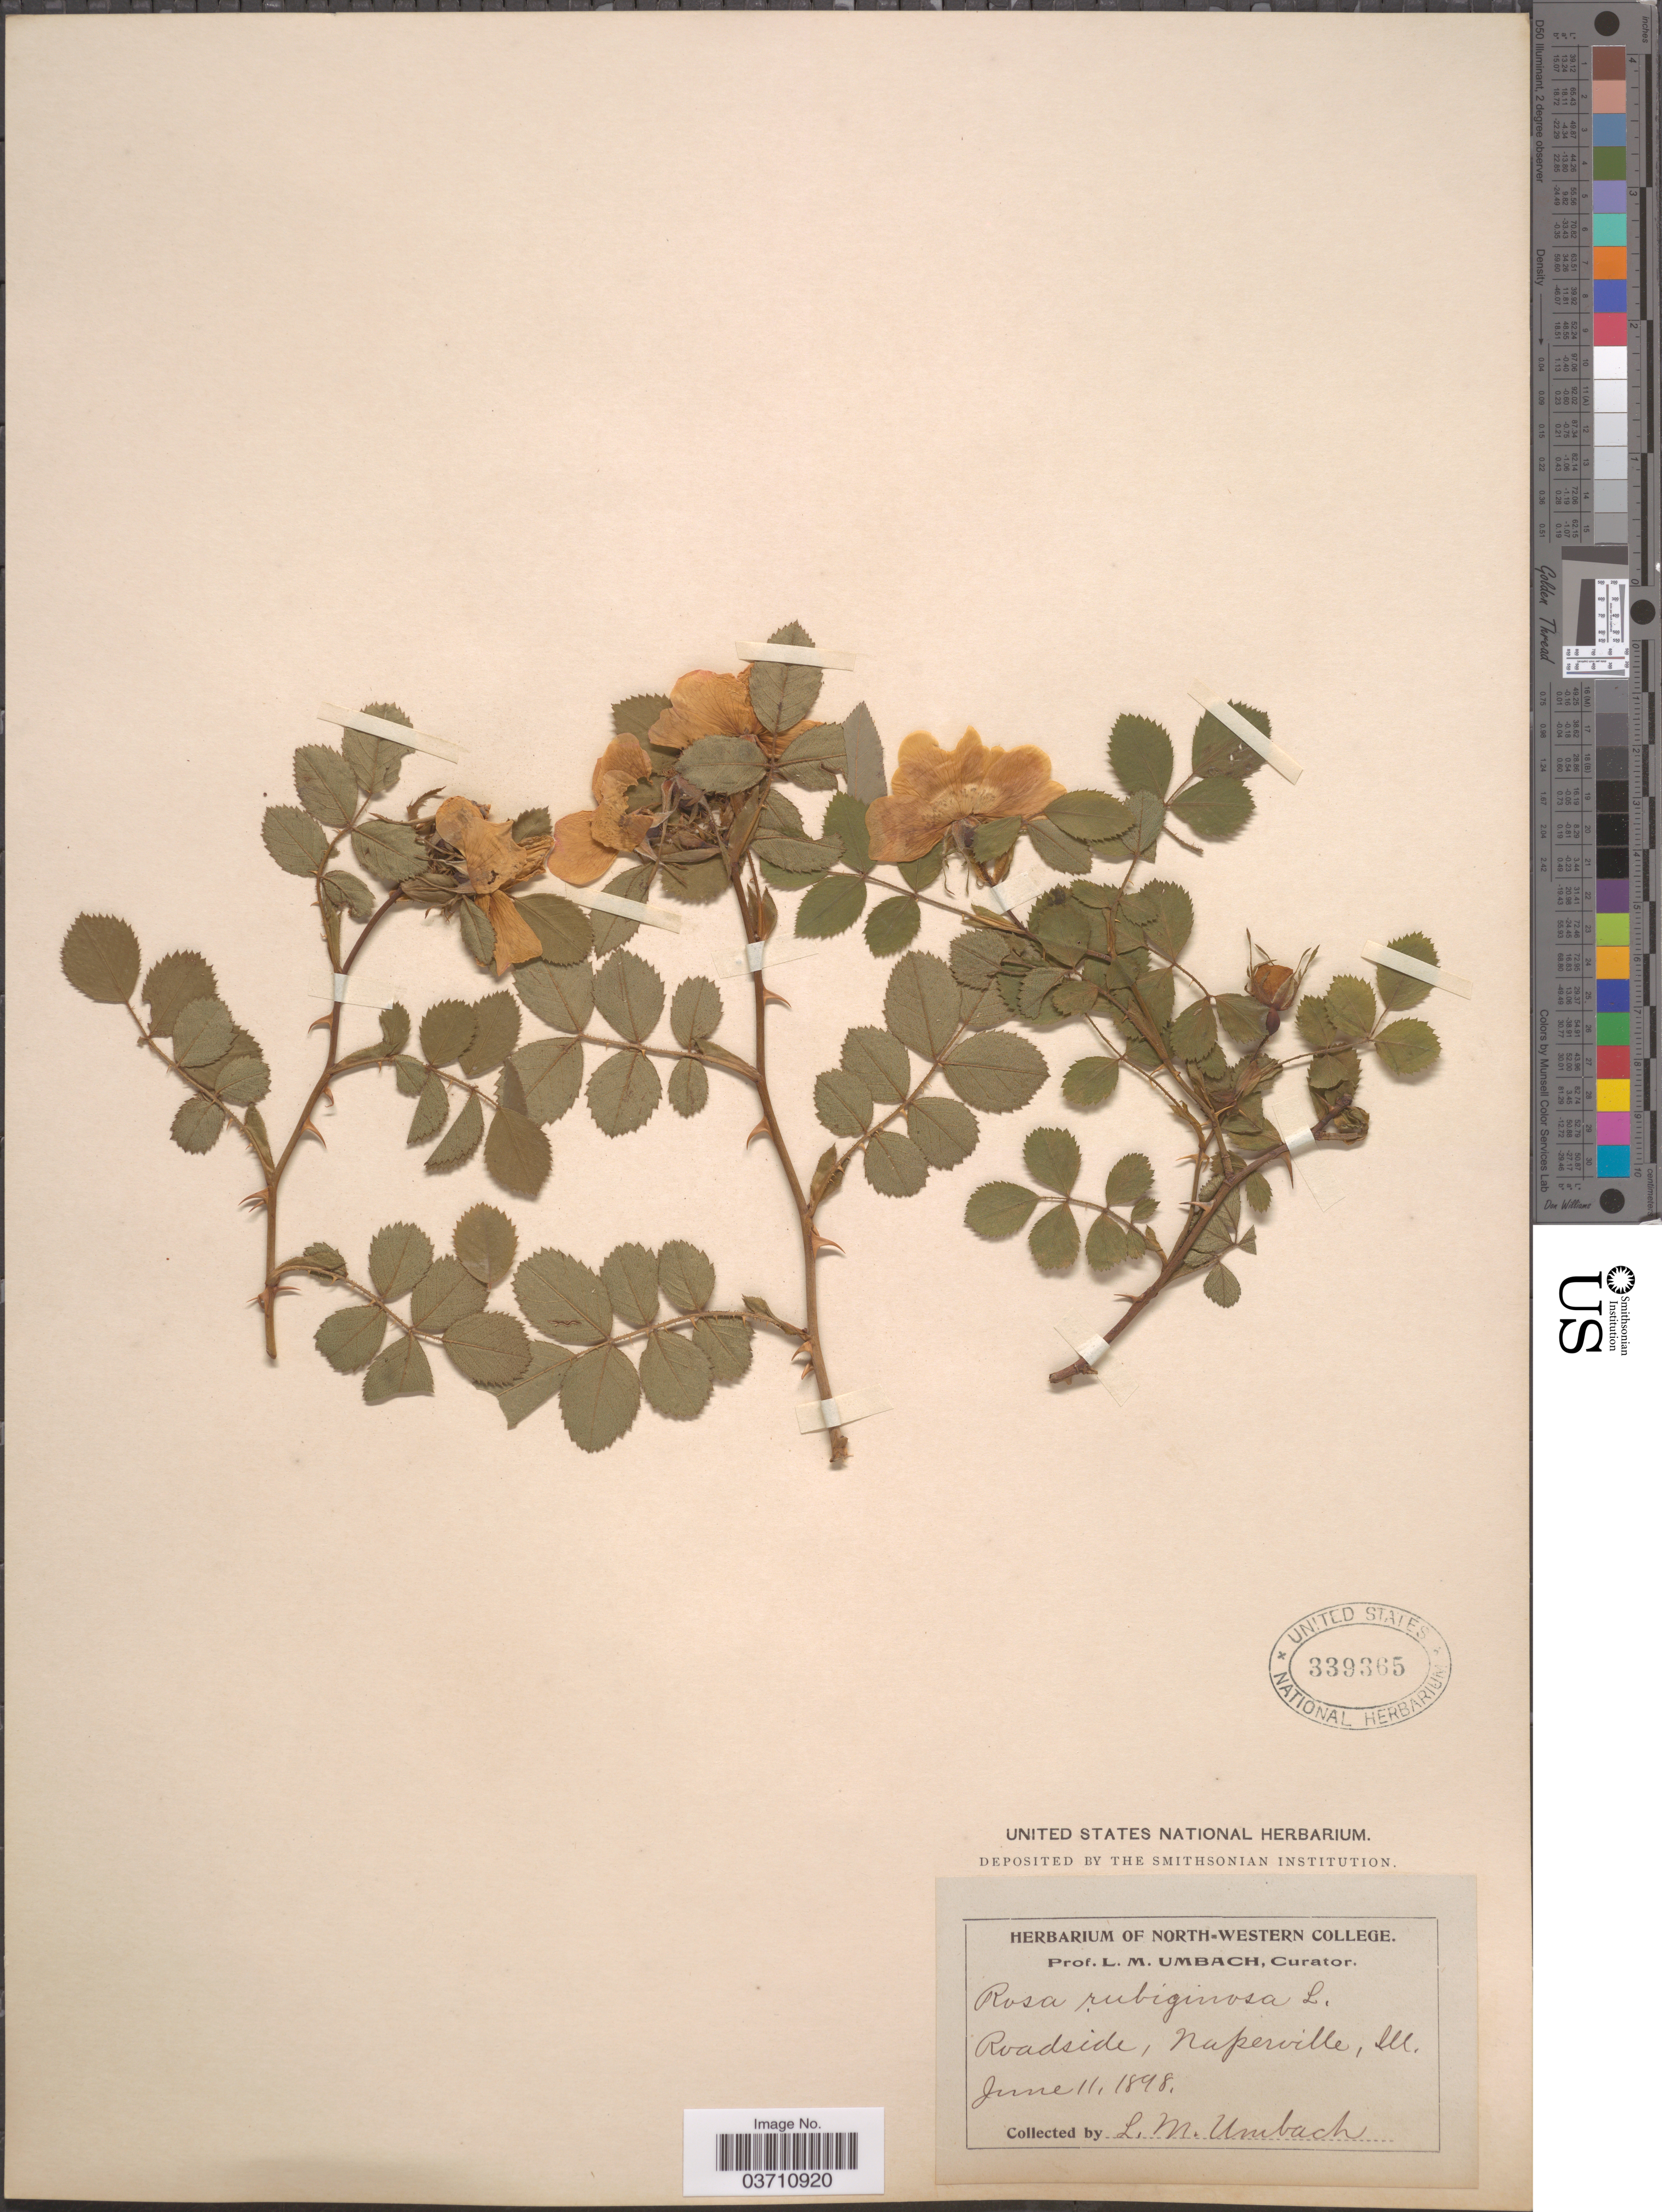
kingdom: Plantae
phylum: Tracheophyta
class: Magnoliopsida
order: Rosales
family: Rosaceae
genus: Rosa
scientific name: Rosa eglanteria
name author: L.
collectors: L. M. Umbach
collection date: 1898-06-11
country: United States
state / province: Illinois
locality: Roadside, Naperville.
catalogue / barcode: US 339365